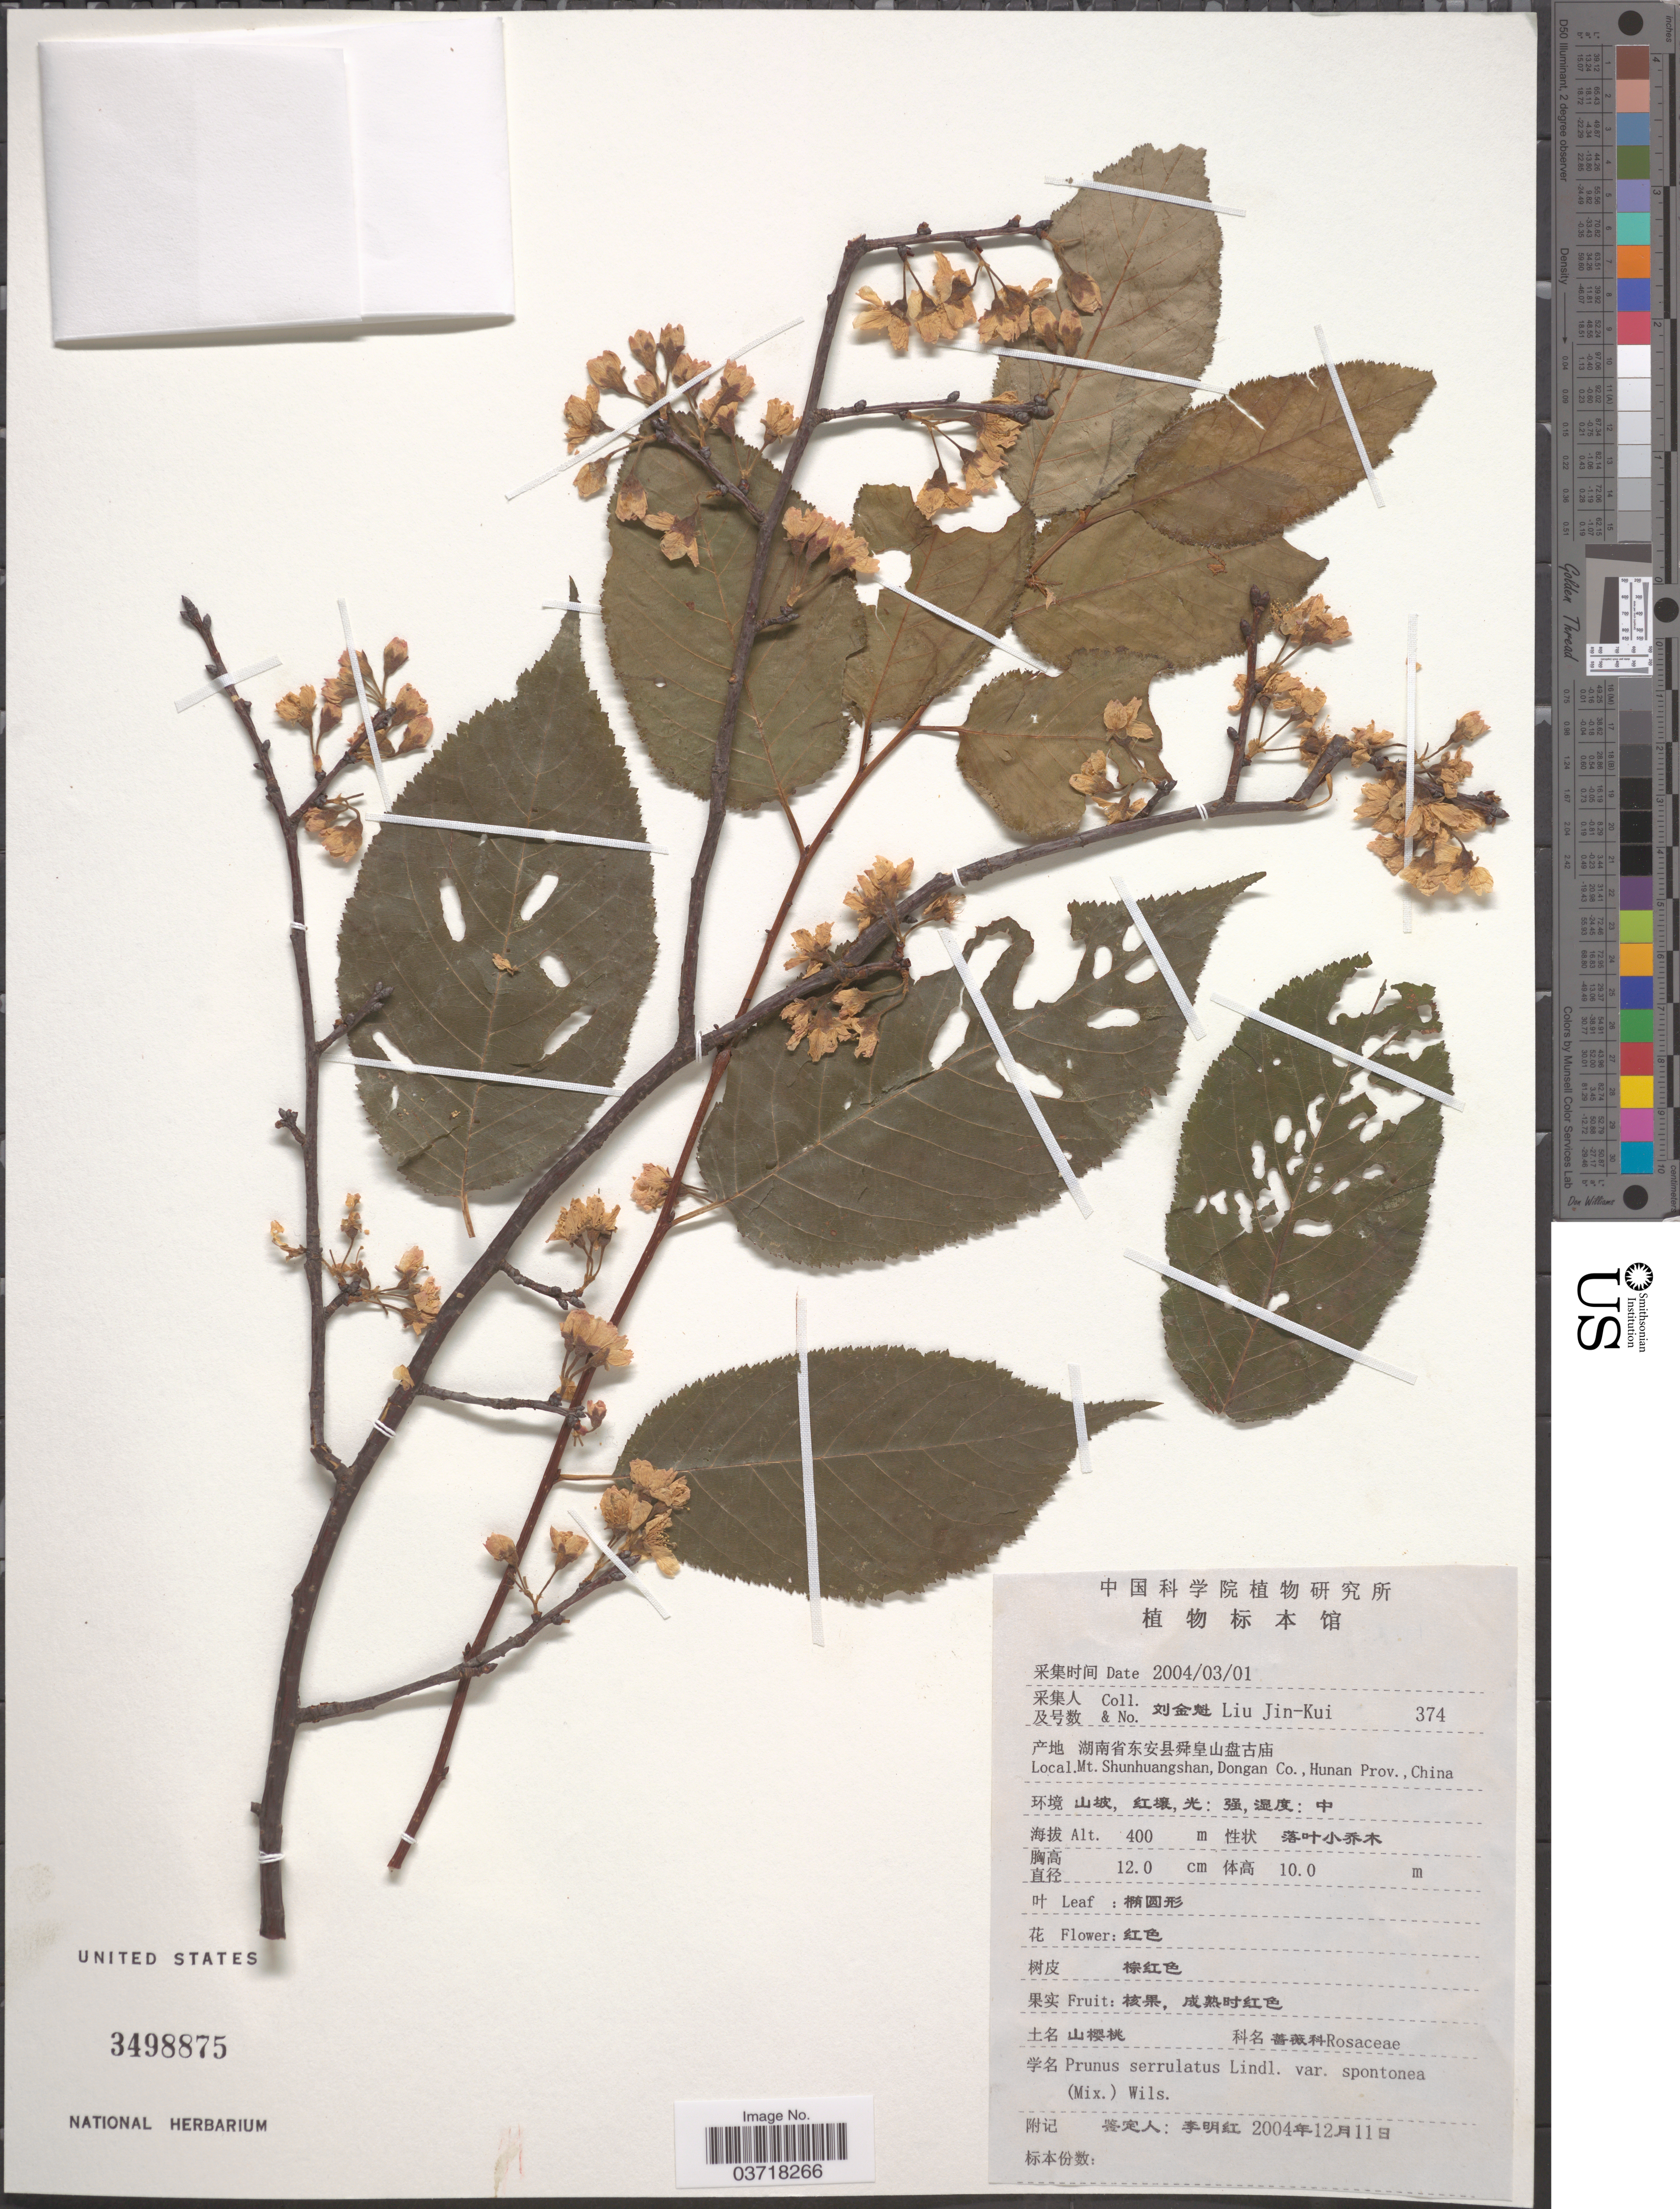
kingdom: Plantae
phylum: Tracheophyta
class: Magnoliopsida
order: Rosales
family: Rosaceae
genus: Prunus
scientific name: Prunus serrulata var. spontanea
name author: E.H. Wilson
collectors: Liu Jin-Kui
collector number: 374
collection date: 2004-03-01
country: China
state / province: Hunan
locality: Mt. Shunhuangshan, Dongan Co.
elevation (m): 400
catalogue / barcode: US 3498875